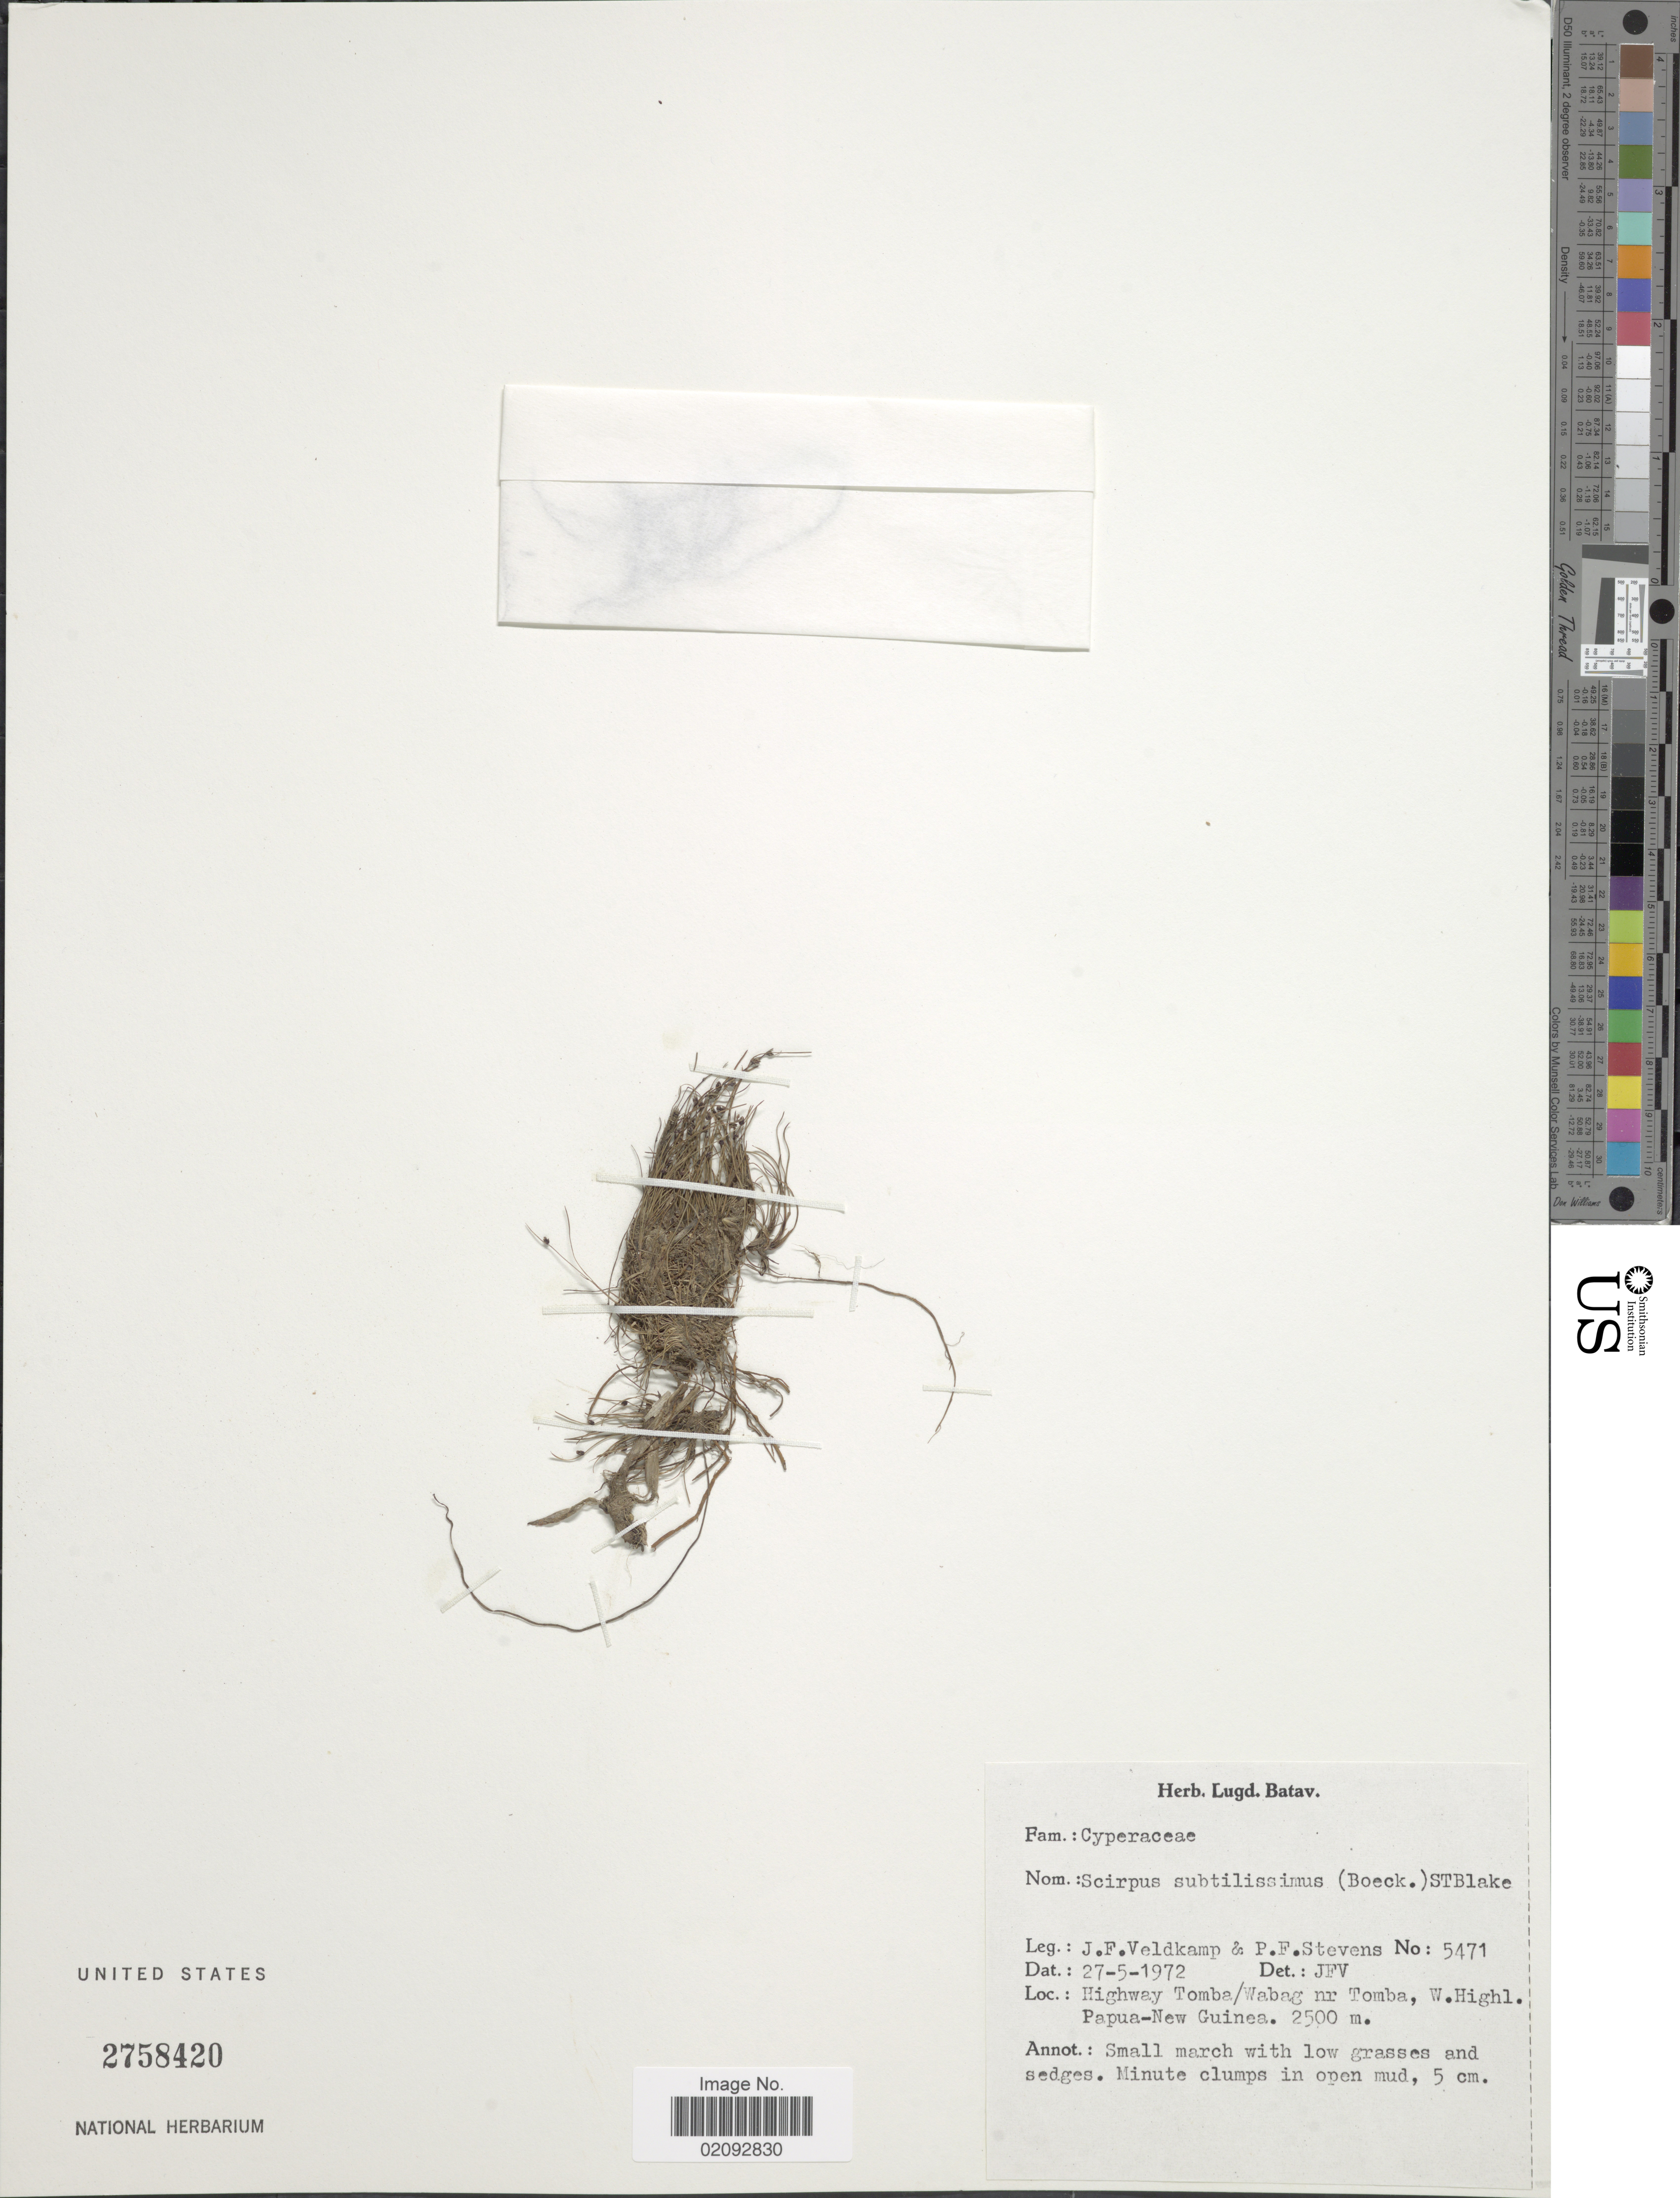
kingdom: Plantae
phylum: Tracheophyta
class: Liliopsida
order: Poales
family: Cyperaceae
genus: Isolepis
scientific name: Isolepis subtilissima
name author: Boeckeler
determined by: Strong, Mark T., (BOT), Smithsonian Institution - National Museum of Natural History (UNITED STATES)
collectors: J. F. Veldkamp & P. F. Stevens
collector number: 5471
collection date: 1972-05-27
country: Papua New Guinea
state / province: Western Highlands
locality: Highway Tomba/Wabag nr Tomba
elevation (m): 2500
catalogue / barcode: US 2758420